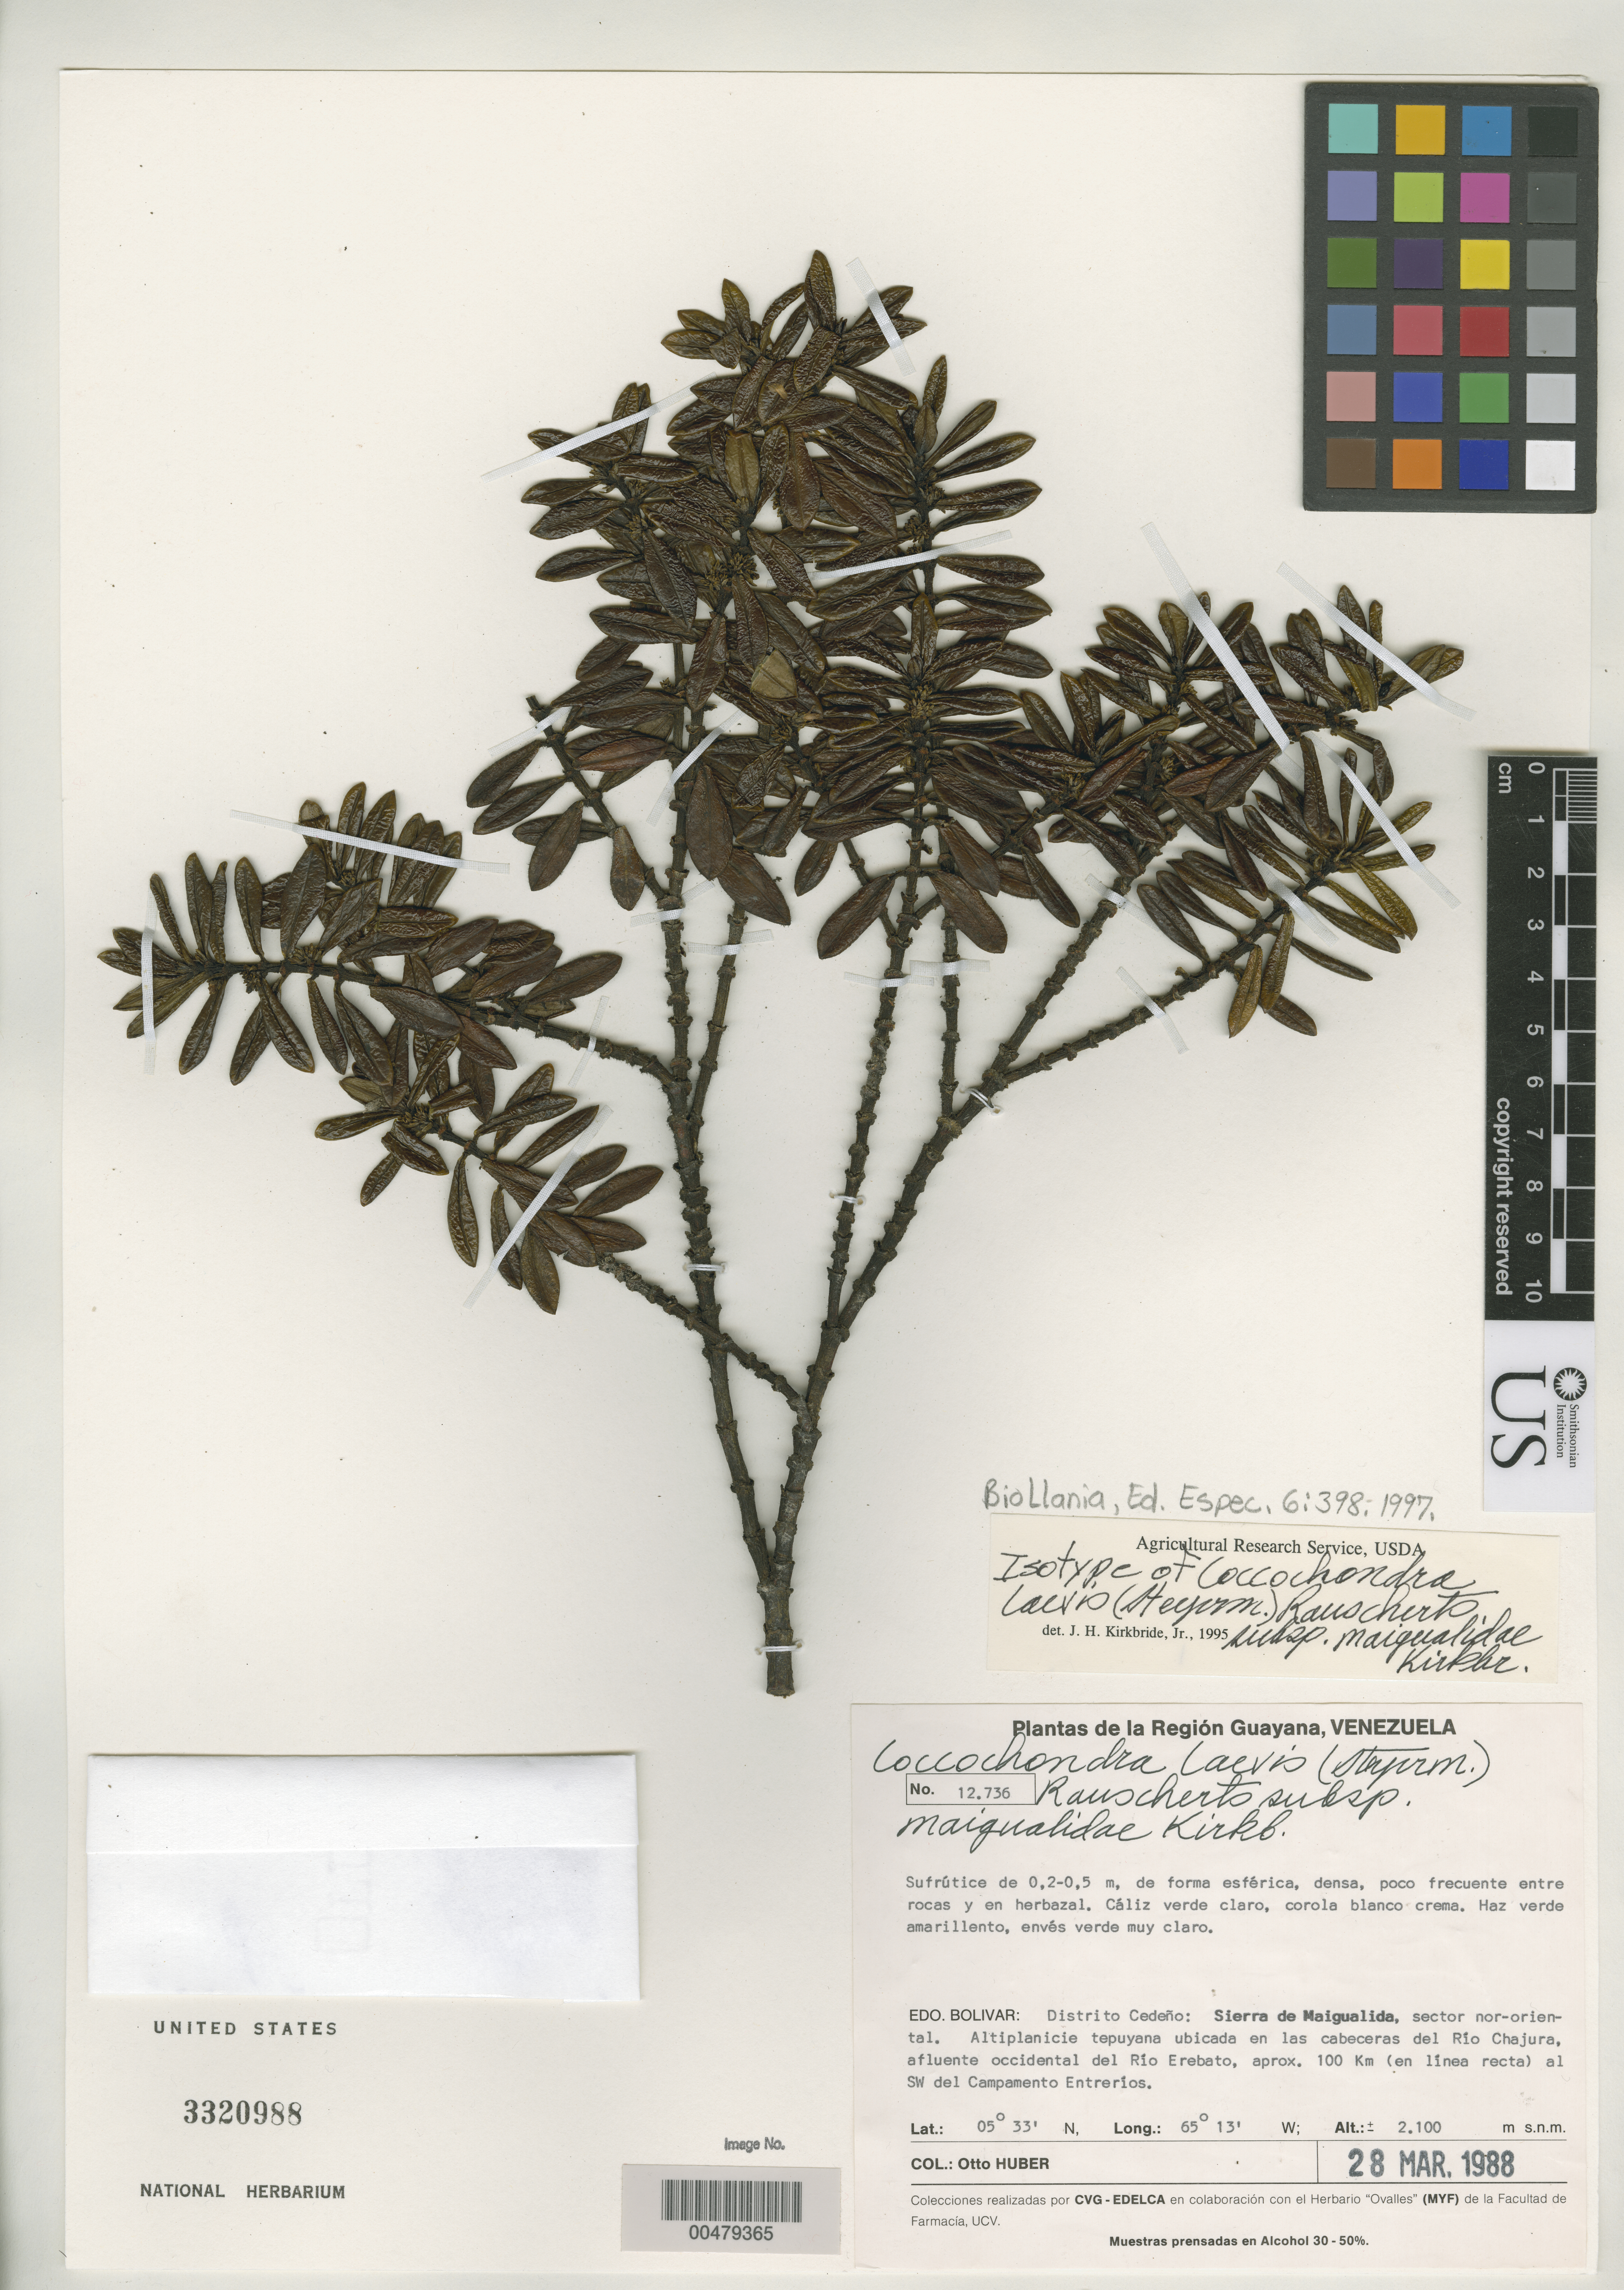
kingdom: Plantae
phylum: Tracheophyta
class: Magnoliopsida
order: Gentianales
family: Rubiaceae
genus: Coccochondra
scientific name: Coccochondra laevis subsp. maigualidae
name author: J.H. Kirkbr.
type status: Isotype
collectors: O. Huber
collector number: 12736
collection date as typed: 28 Mar 1988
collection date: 1988-03-28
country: Venezuela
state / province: Bolivar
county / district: Cedeno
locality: Sierra de Maigualida, sector Nor-oriental, cabeceras del Rio Chajura, afluente Occidental del Rio Erebato.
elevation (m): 2100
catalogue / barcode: US 3320988